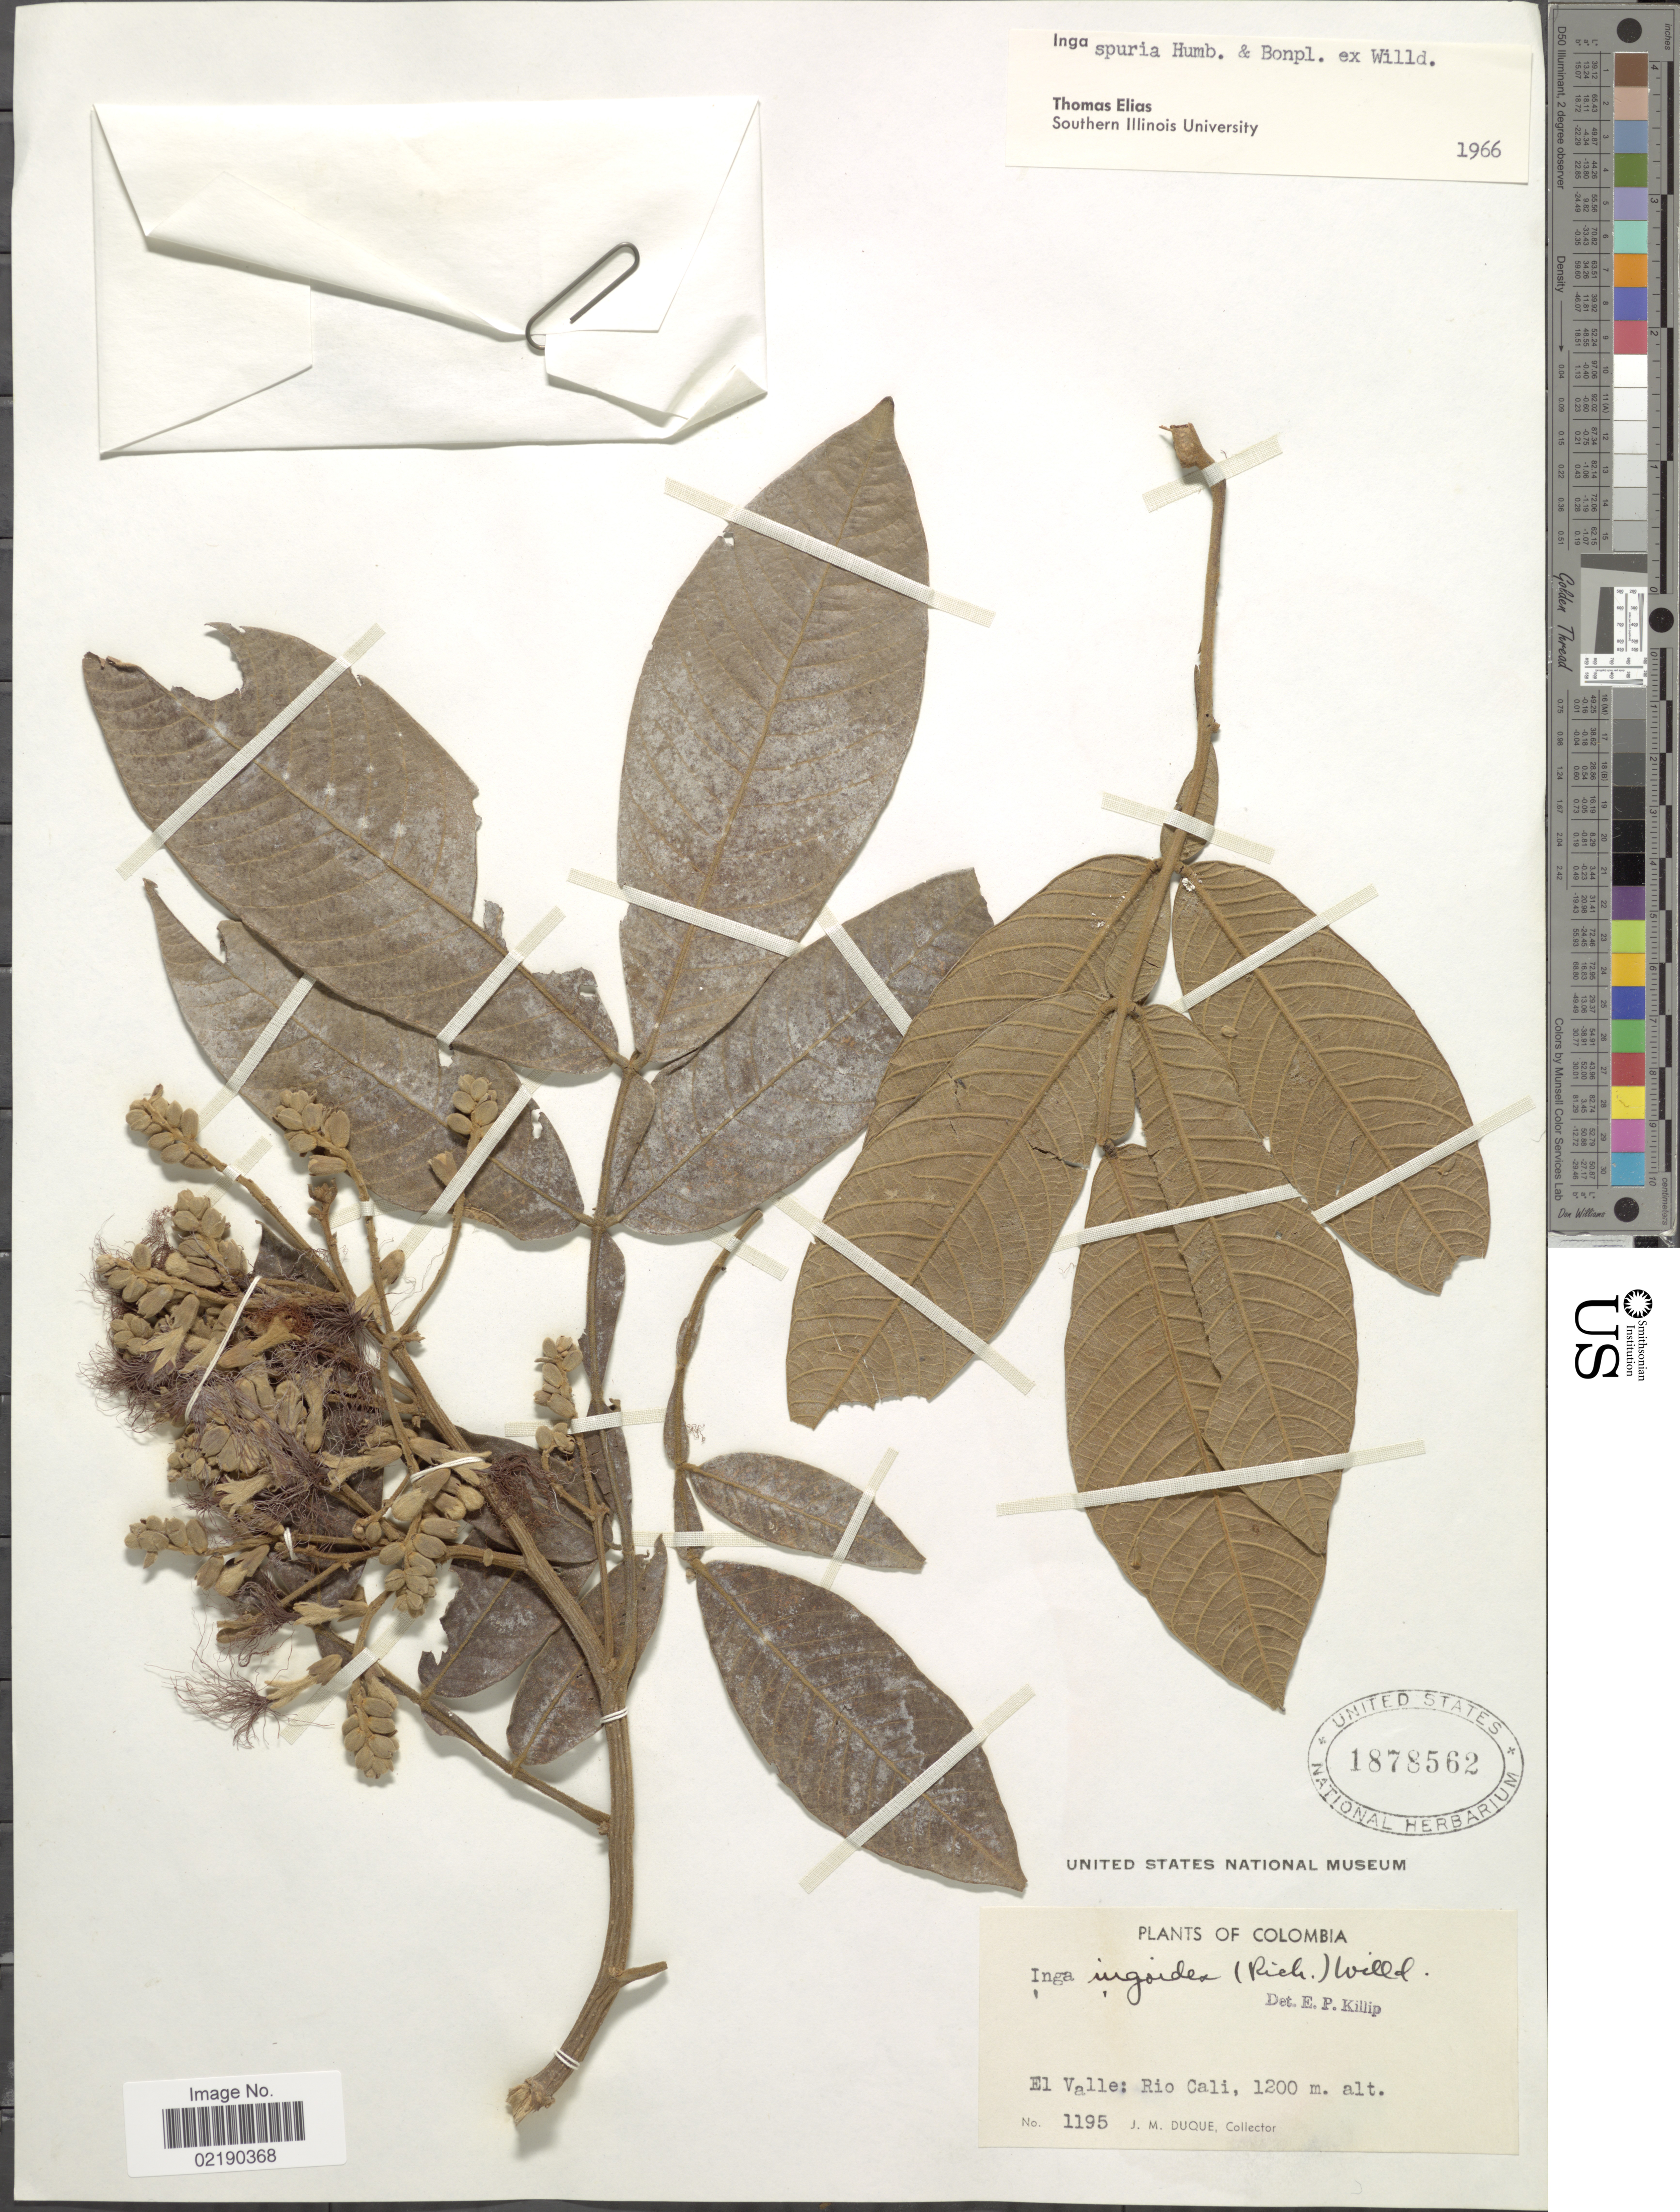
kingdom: Plantae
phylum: Tracheophyta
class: Magnoliopsida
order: Fabales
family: Fabaceae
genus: Inga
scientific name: Inga vera subsp. vera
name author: Willd.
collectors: J. Duque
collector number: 1195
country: Colombia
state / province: Valle del Cauca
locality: El Valle: Rio Cali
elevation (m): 1200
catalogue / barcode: US 1878562